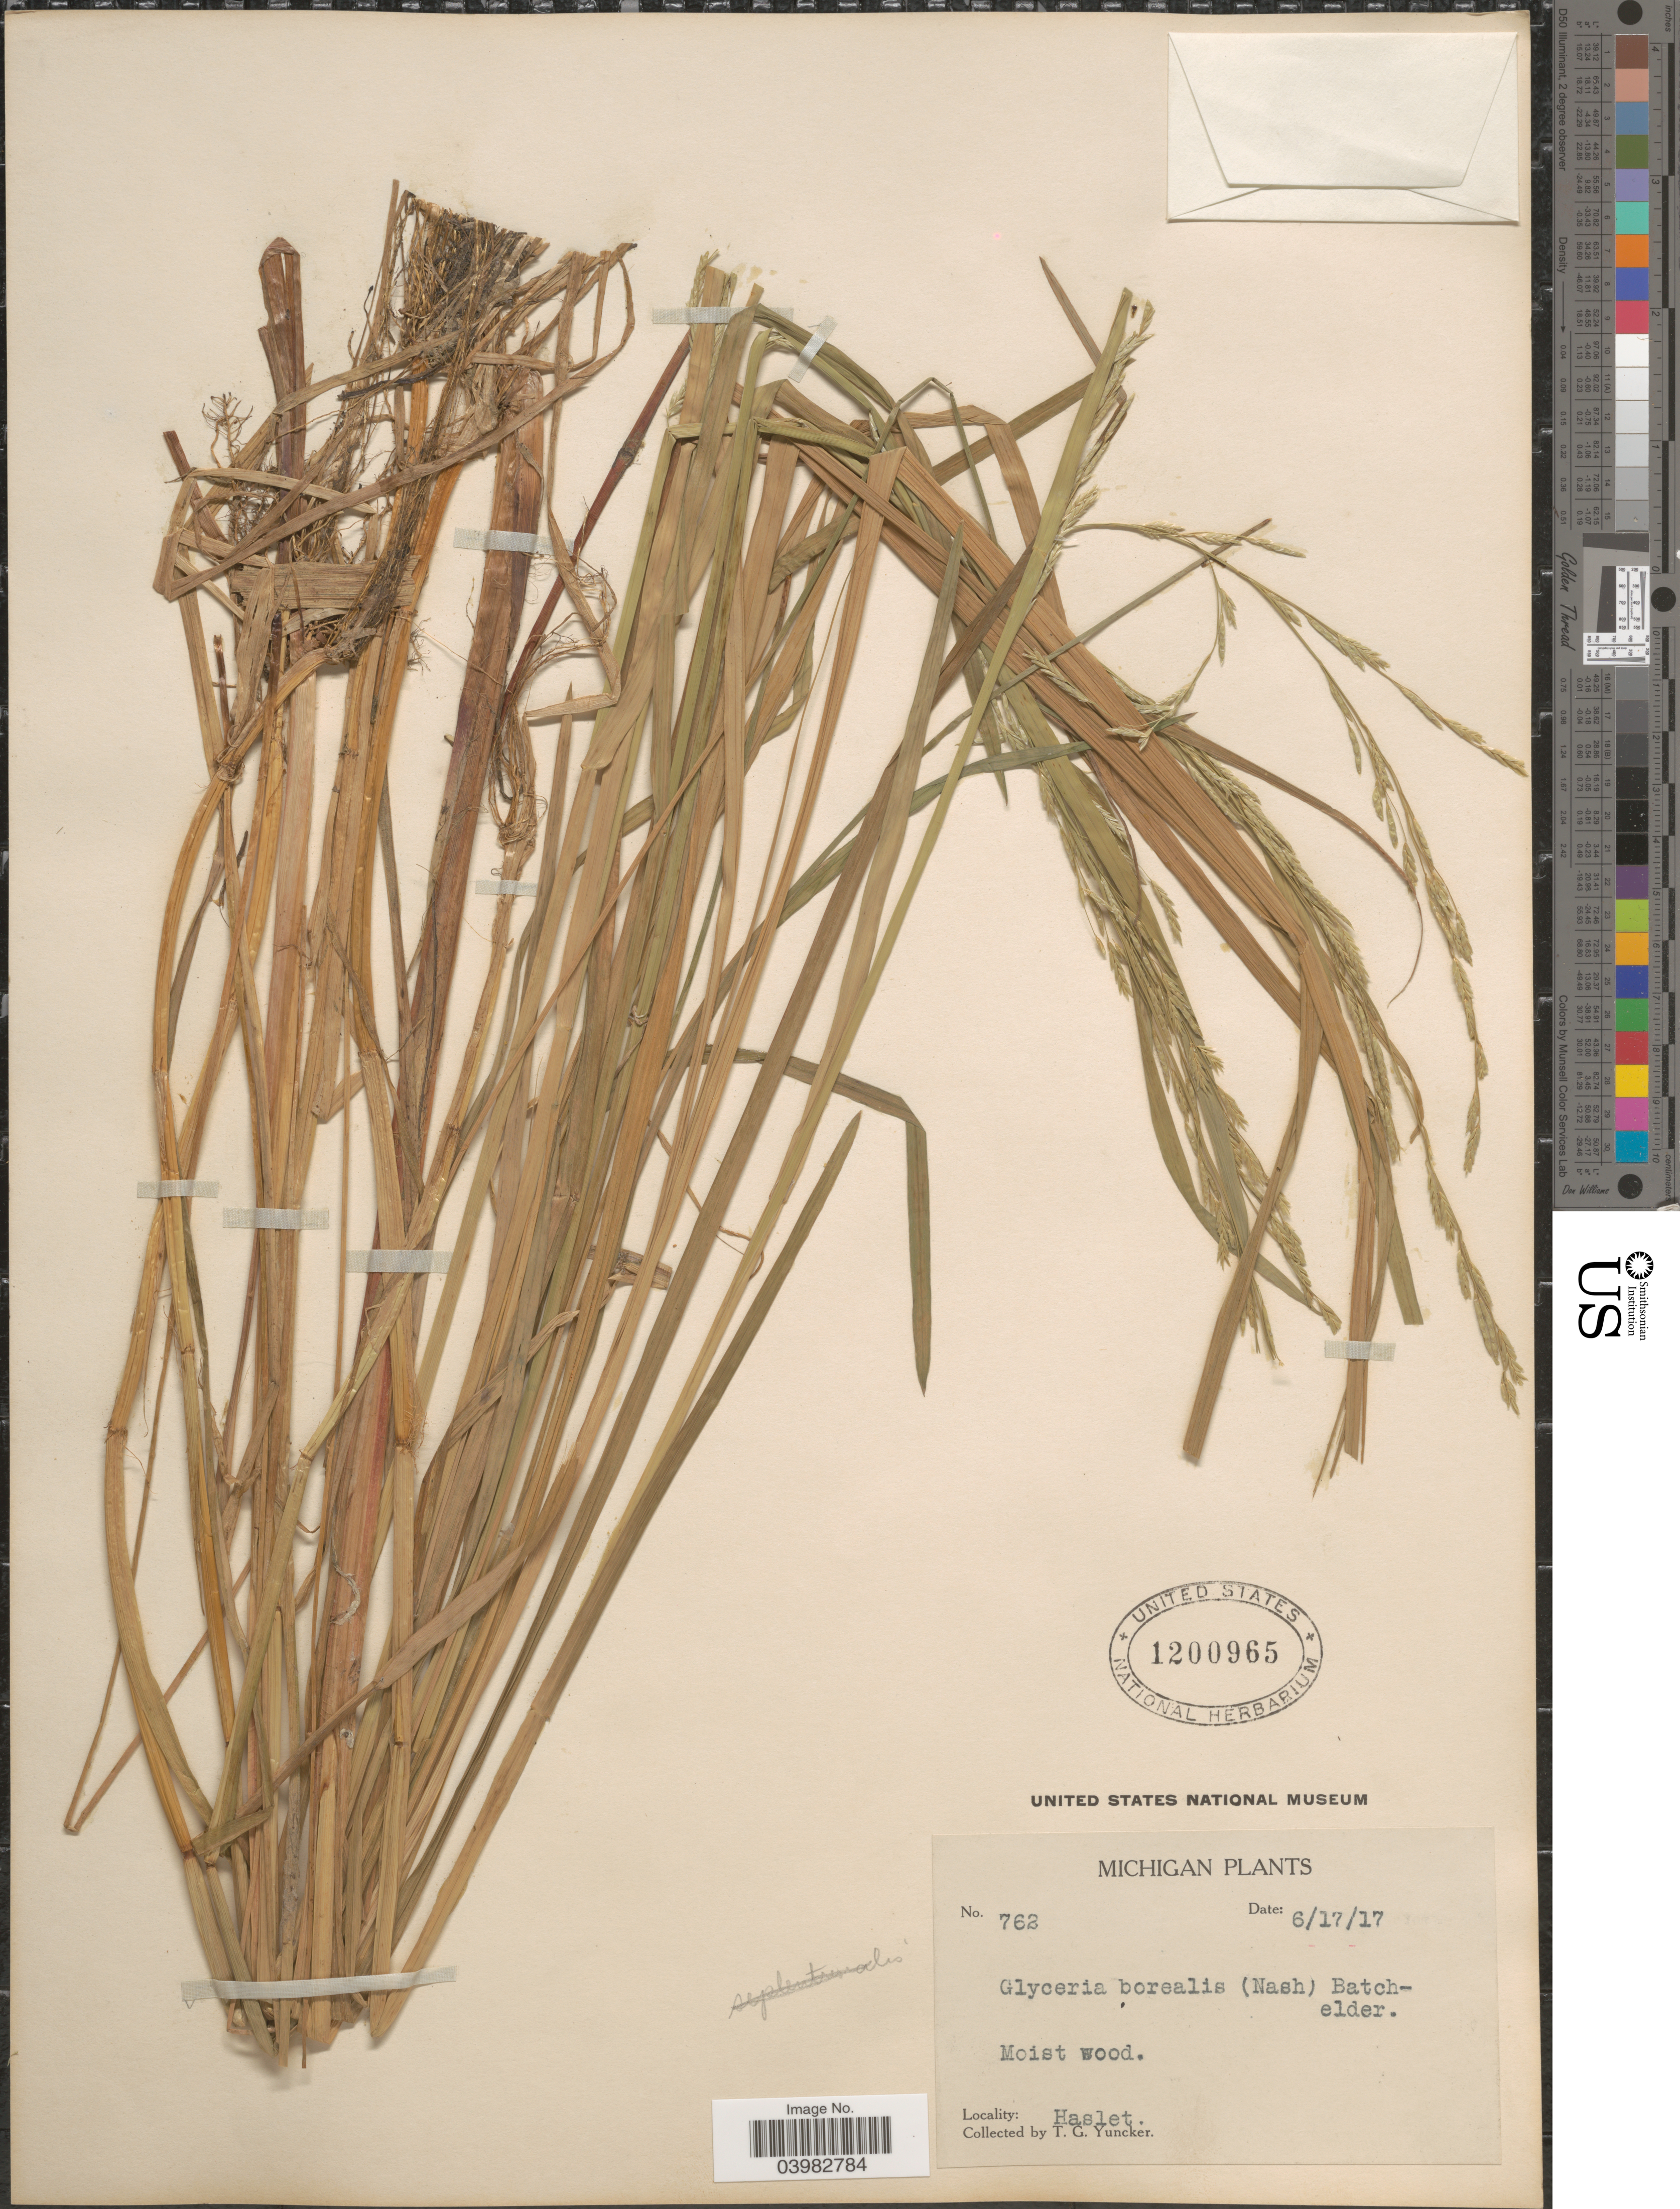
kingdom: Plantae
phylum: Tracheophyta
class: Liliopsida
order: Poales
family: Poaceae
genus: Glyceria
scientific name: Glyceria borealis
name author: (Nash) Batchelder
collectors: T. G. Yuncker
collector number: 762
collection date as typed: Transcribed d/m/y: 17/6/17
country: United States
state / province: Michigan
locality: Haslet.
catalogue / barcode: US 1200965